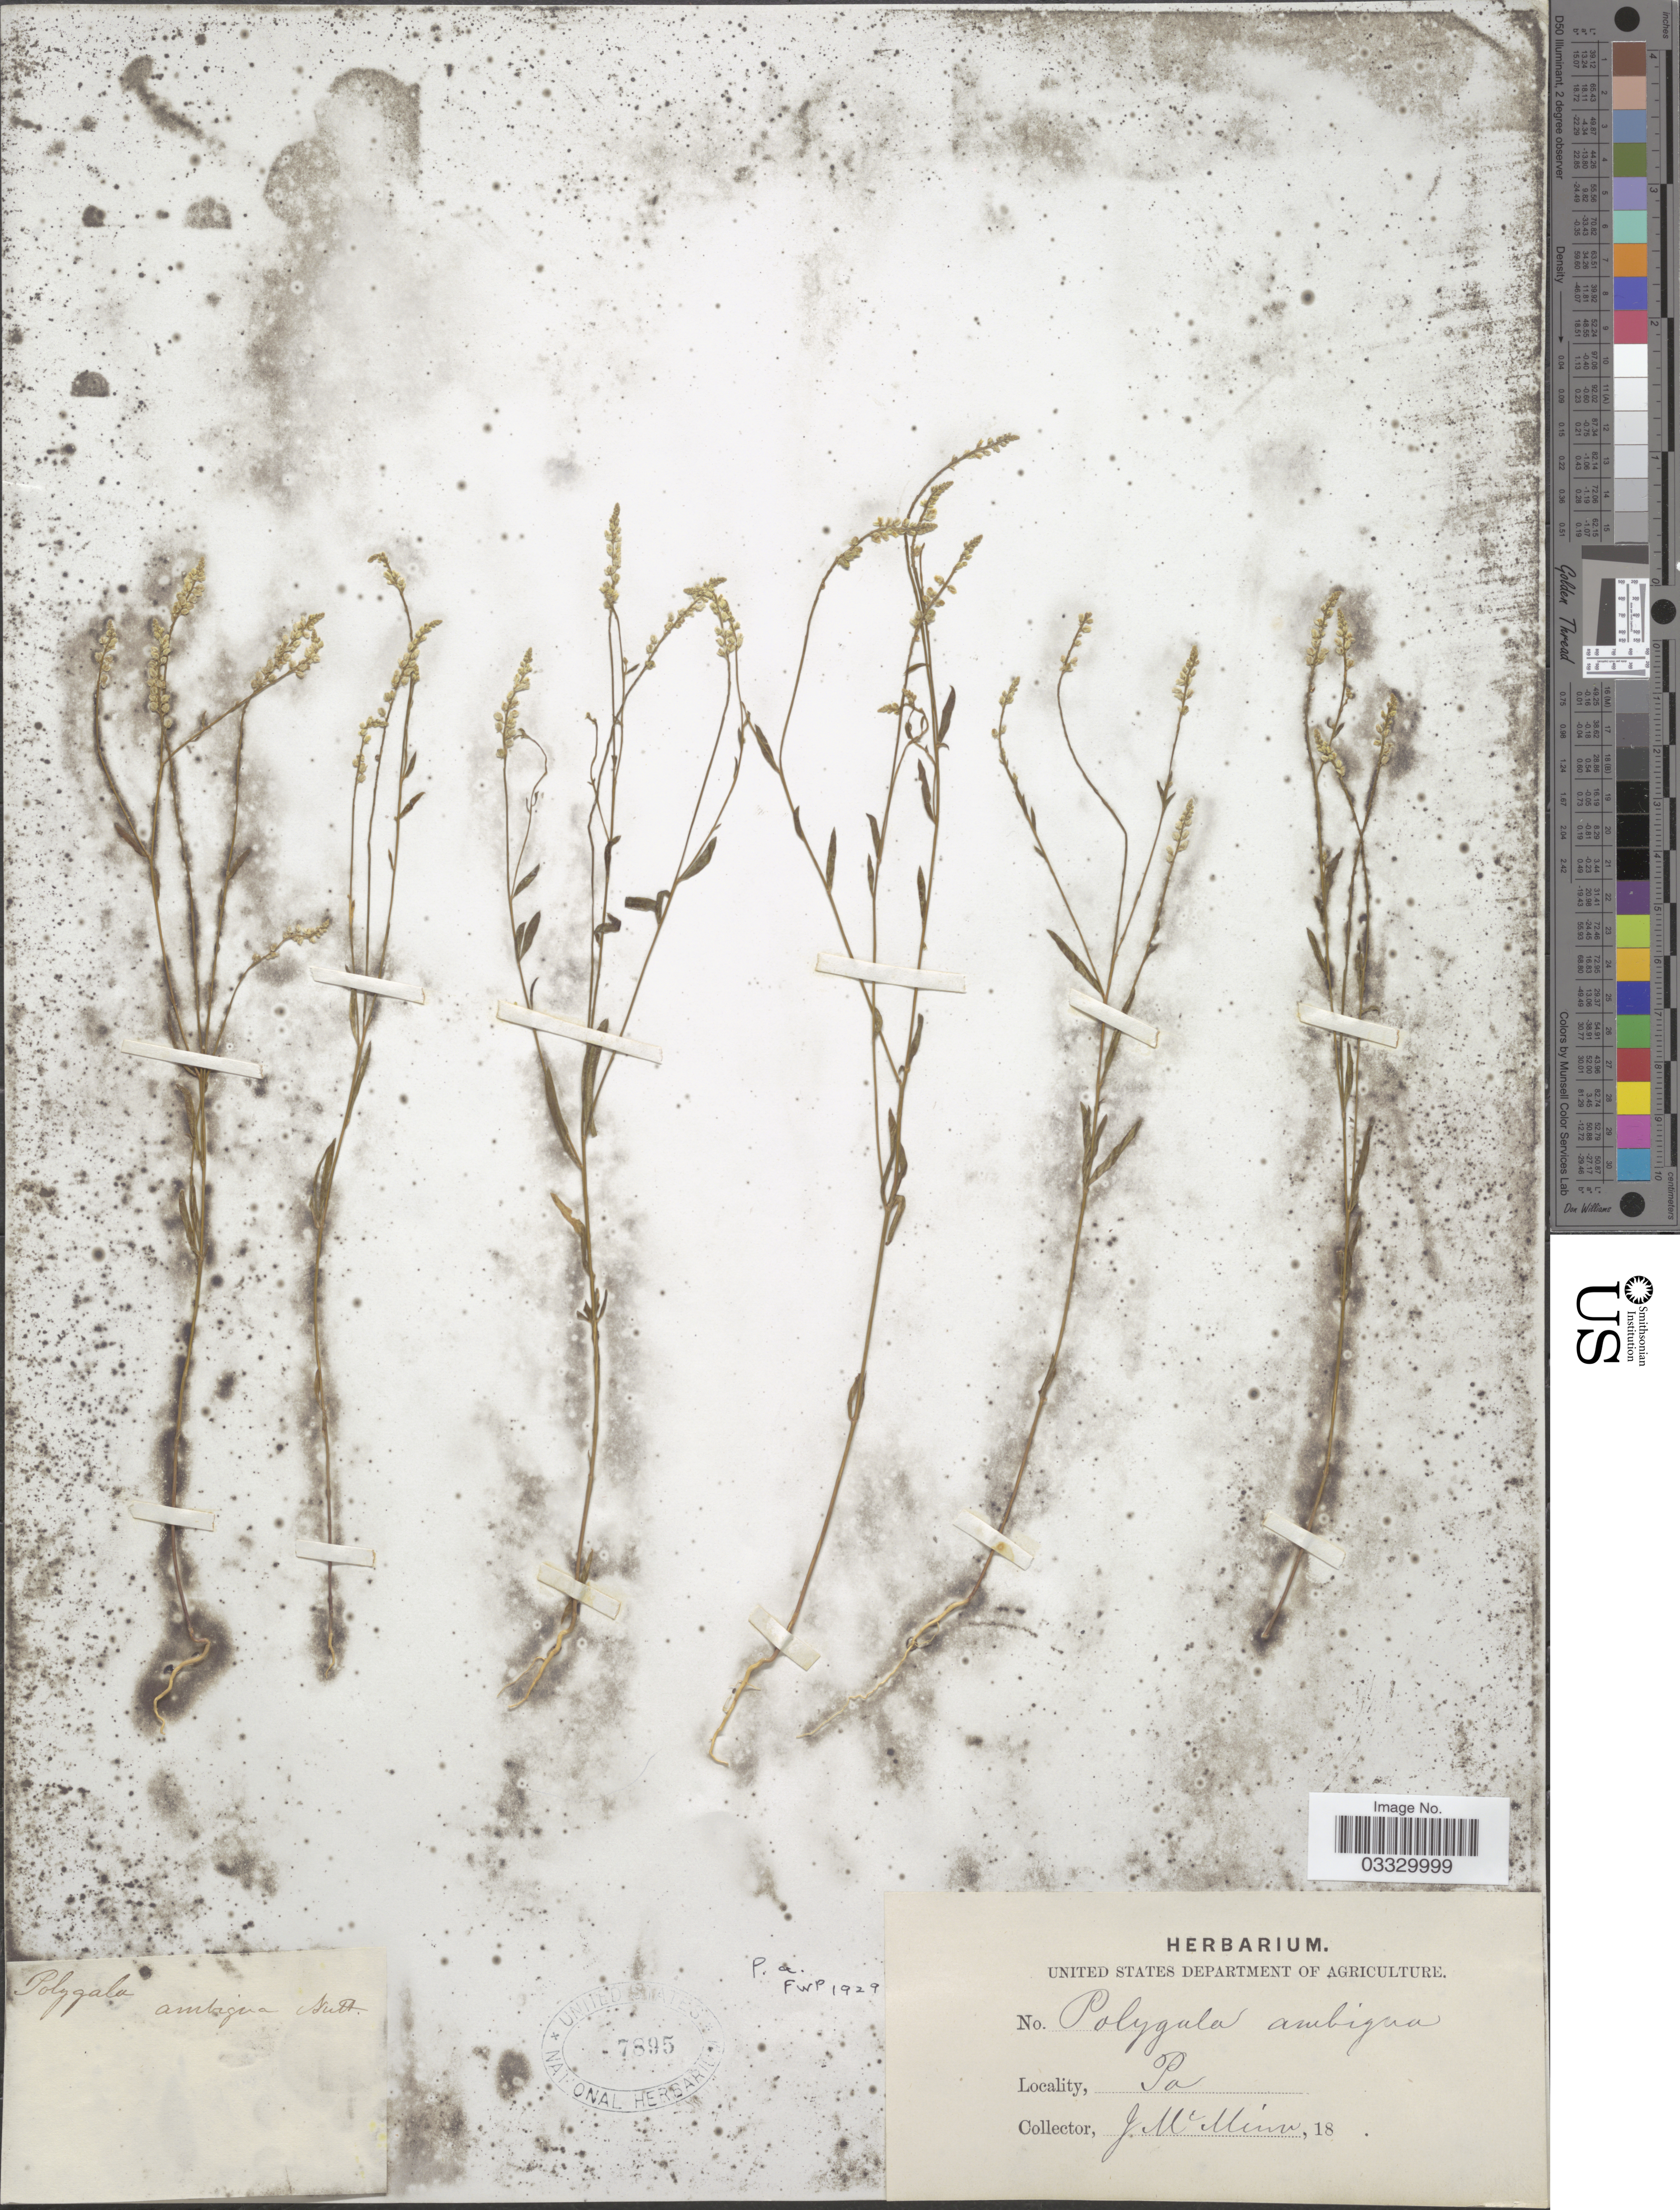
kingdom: Plantae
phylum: Tracheophyta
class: Magnoliopsida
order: Fabales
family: Polygalaceae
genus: Polygala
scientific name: Polygala ambigua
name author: Nutt.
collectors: J. McMinn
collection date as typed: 18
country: United States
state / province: Pennsylvania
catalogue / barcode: US 7895